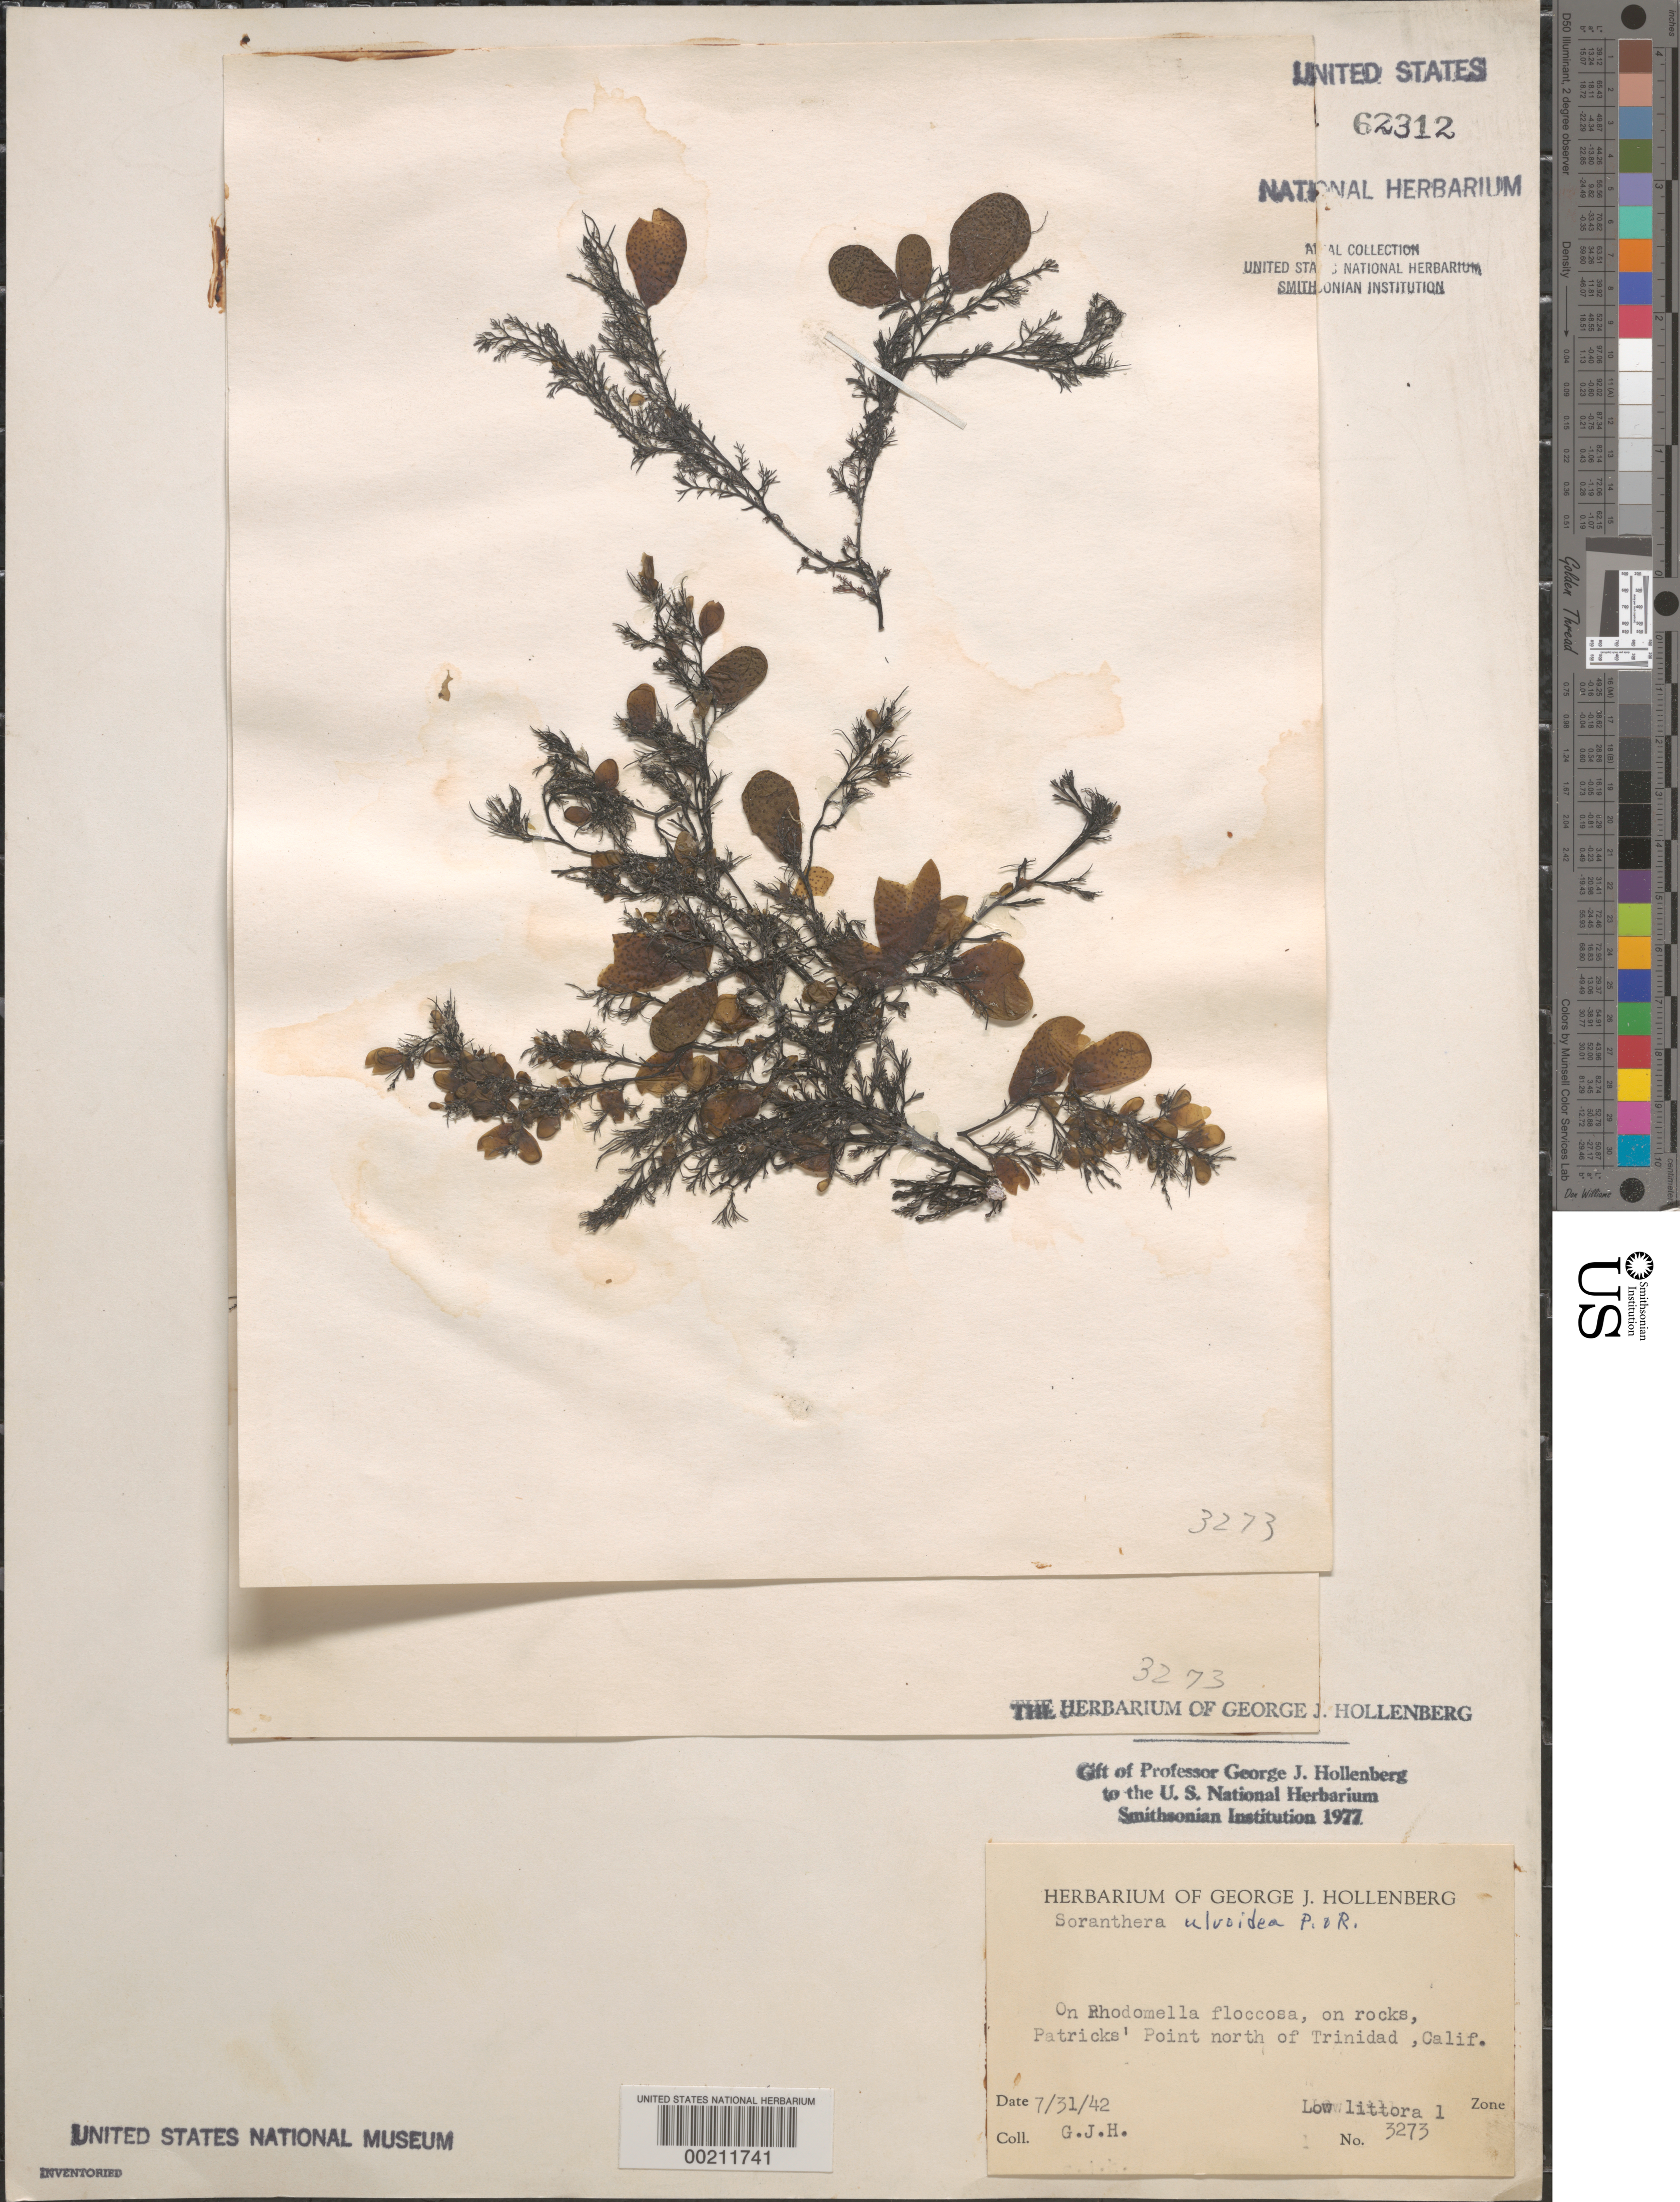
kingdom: Chromista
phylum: Ochrophyta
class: Phaeophyceae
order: Dictyosiphonales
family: Punctariaceae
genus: Soranthera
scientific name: Soranthera ulvoidea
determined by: Hollenberg, George J.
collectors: G. Hollenberg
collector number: GJH 3273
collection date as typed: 31 Jul 1942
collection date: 1942-07-31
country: United States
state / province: California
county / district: Humboldt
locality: Patrick's Point north of Trinidad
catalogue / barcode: US 62312